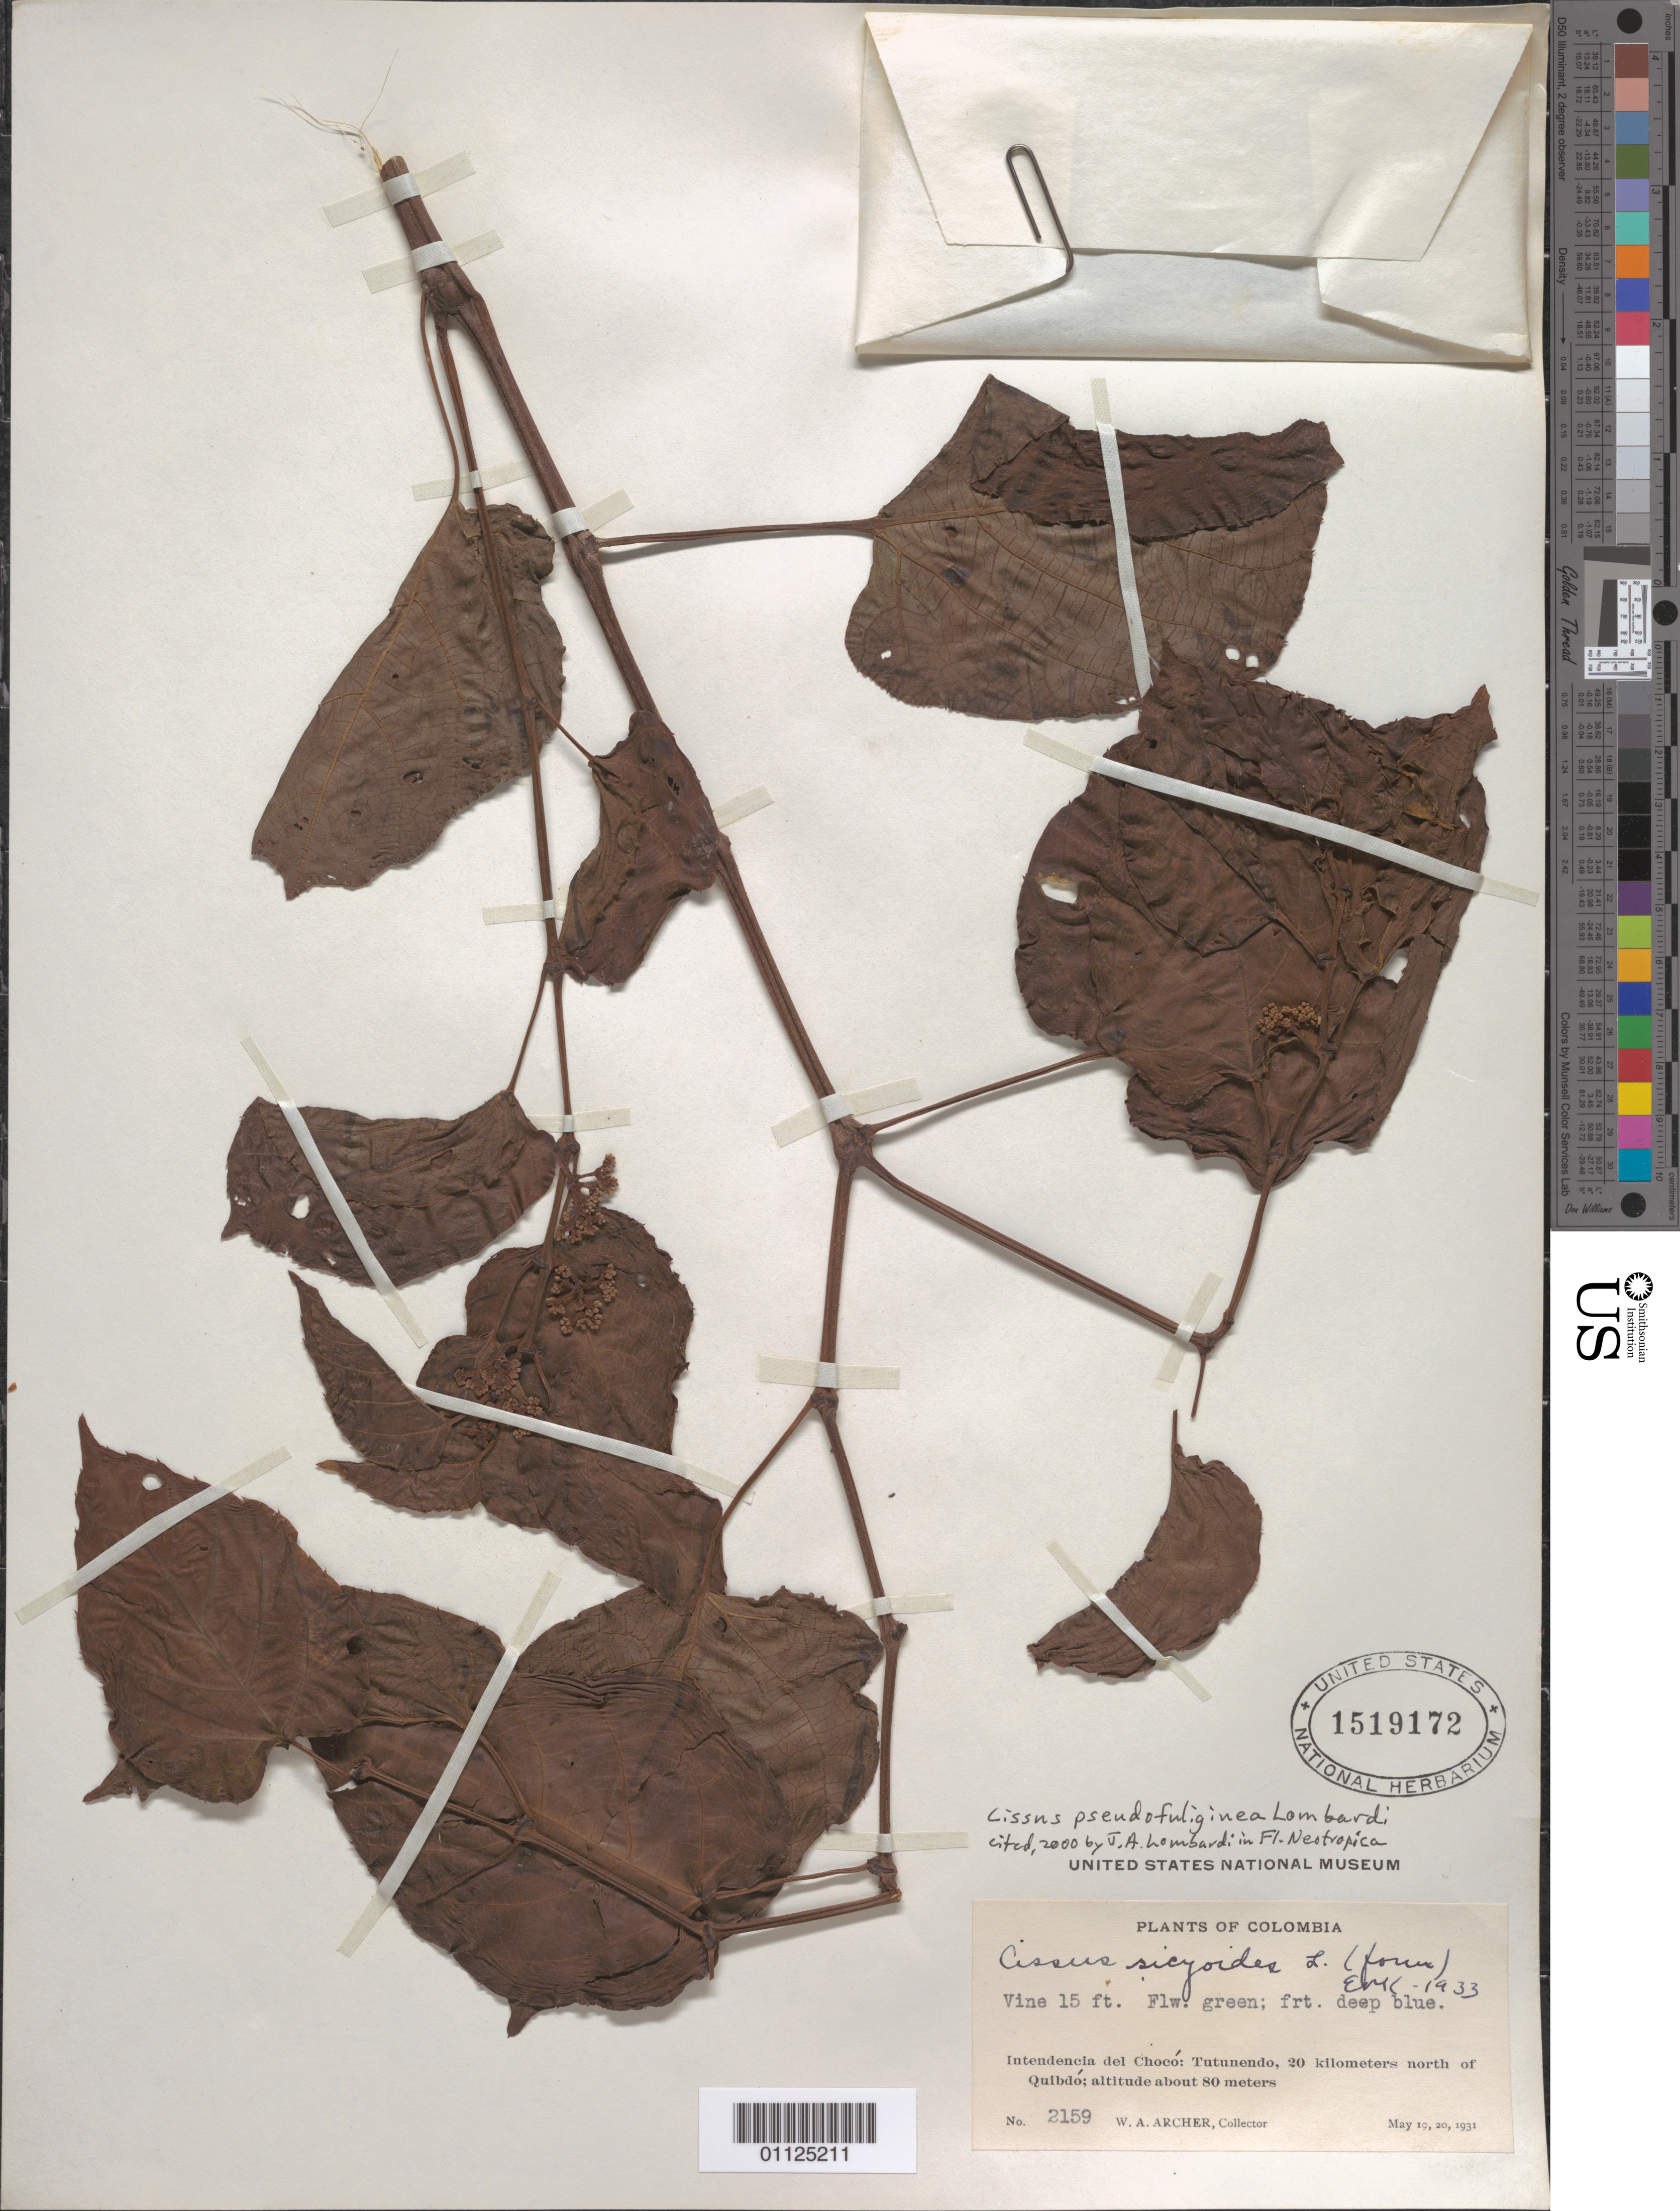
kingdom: Plantae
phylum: Tracheophyta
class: Magnoliopsida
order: Vitales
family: Vitaceae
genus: Cissus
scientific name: Cissus pseudofuliginea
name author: Lombardi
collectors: W. A. Archer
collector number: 2159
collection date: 1931-05-19/1931-05-20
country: Colombia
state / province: Chocó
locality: Tutunendo, 20 km N of Quibdo.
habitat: Vine.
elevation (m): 80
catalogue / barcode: US 1519172